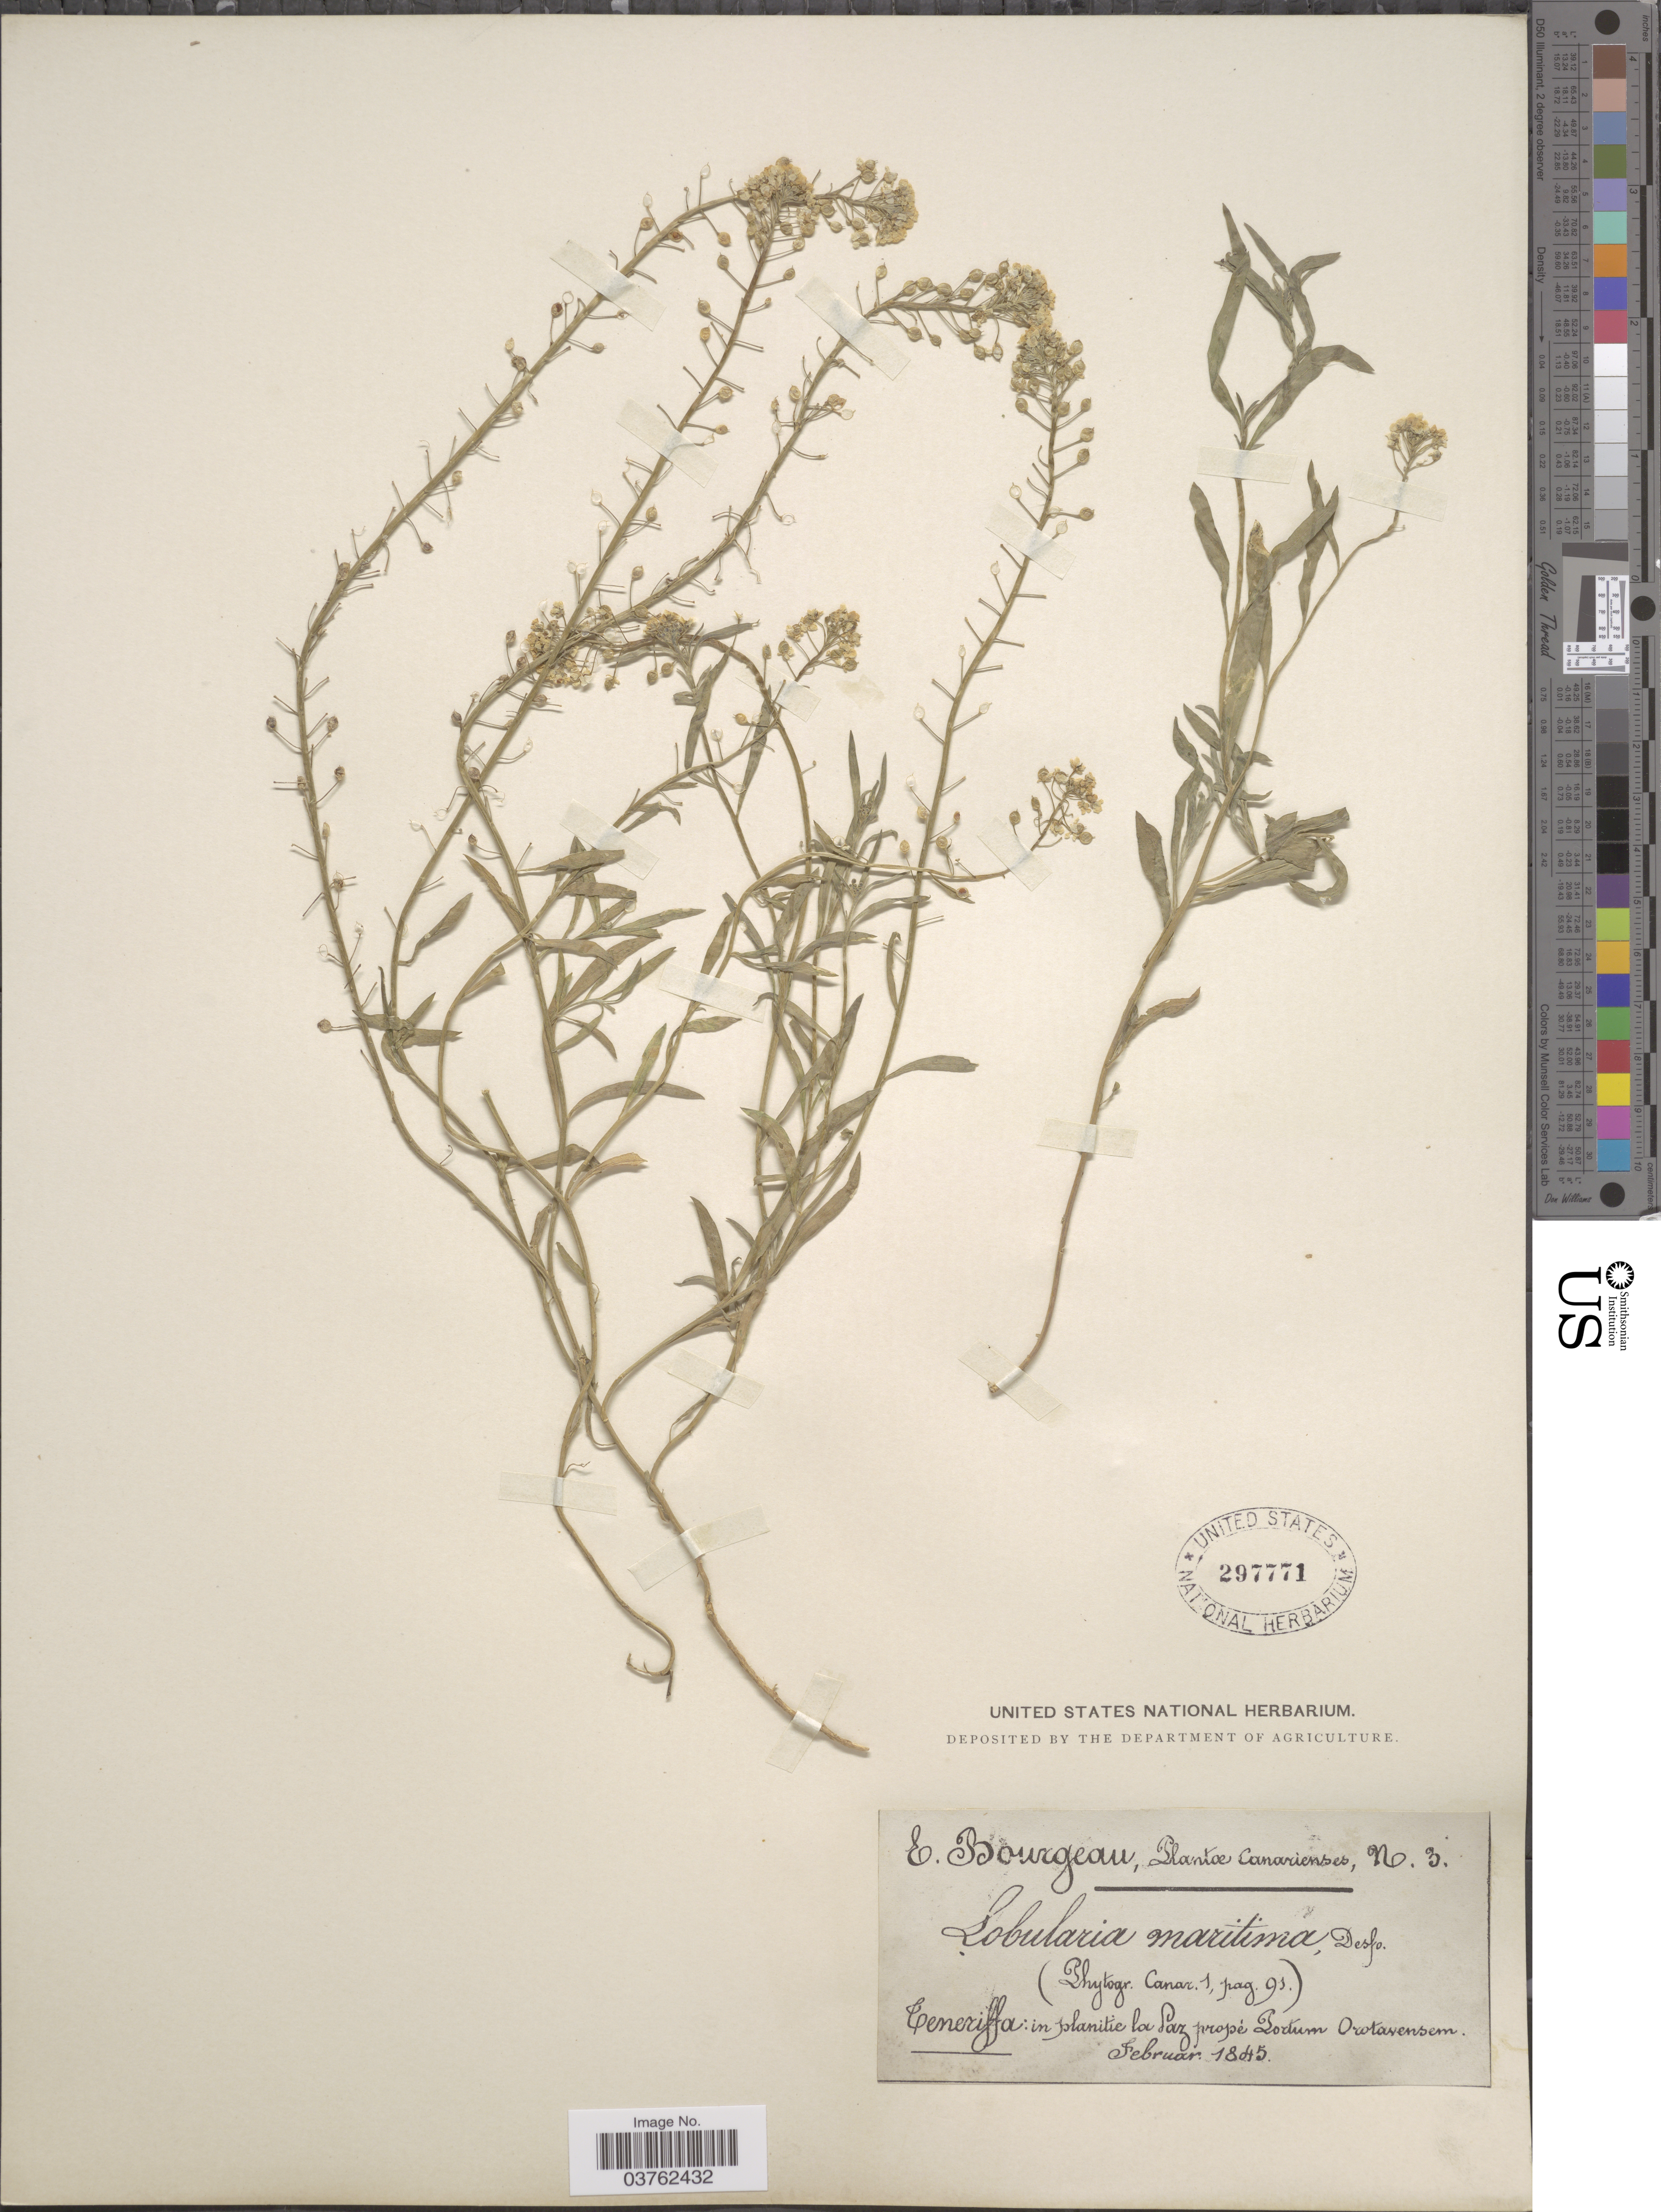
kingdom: Plantae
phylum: Tracheophyta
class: Magnoliopsida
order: Brassicales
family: Brassicaceae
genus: Lobularia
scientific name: Lobularia maritima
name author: (L.) Desv.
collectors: E. Bourgeau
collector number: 3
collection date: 1845-02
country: Spain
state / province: Canarias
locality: Canarienses. Teneriffa: in Islanitie la Paz propé Portum Orotavensen.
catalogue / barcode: US 297771